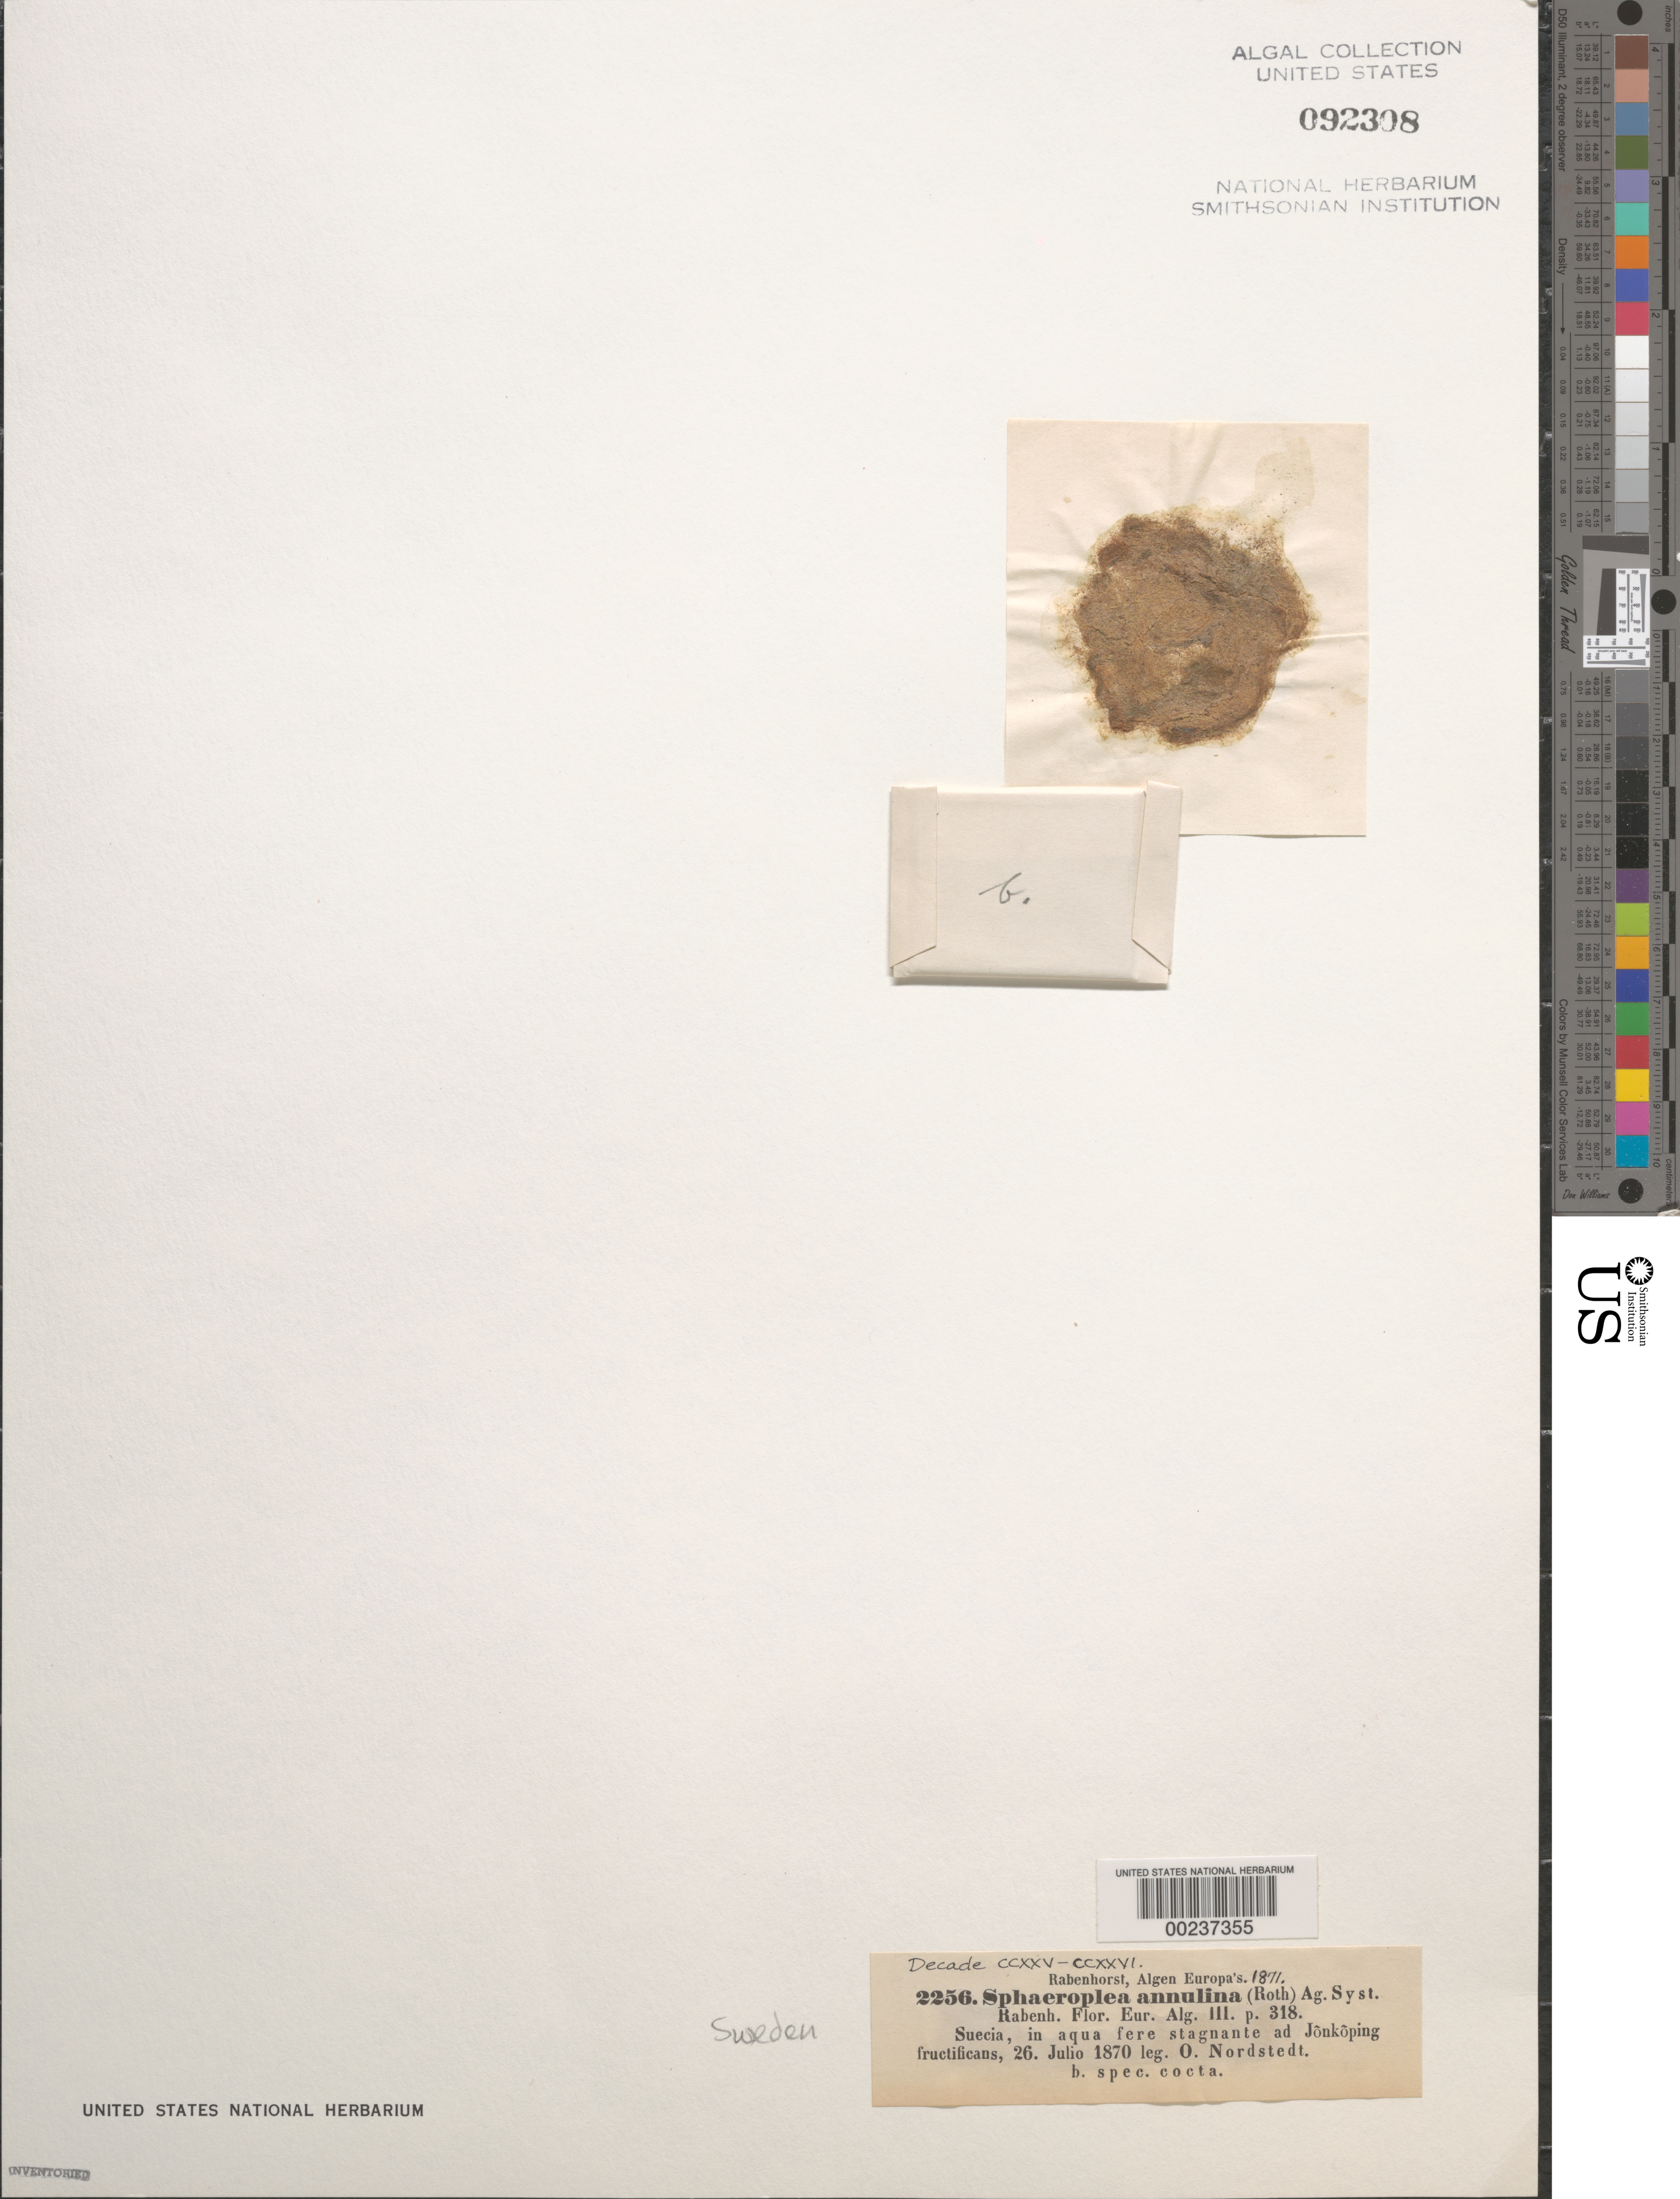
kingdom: Plantae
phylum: Chlorophyta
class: Chlorophyceae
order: Chlamydomonadales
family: Sphaeropleaceae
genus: Sphaeroplea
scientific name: Sphaeroplea annulina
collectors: C. F. O. Nordstedt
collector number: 2256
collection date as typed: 26 Jul 1870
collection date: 1870-07-26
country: Sweden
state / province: Jönköping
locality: Jonkoping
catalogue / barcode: US 92308